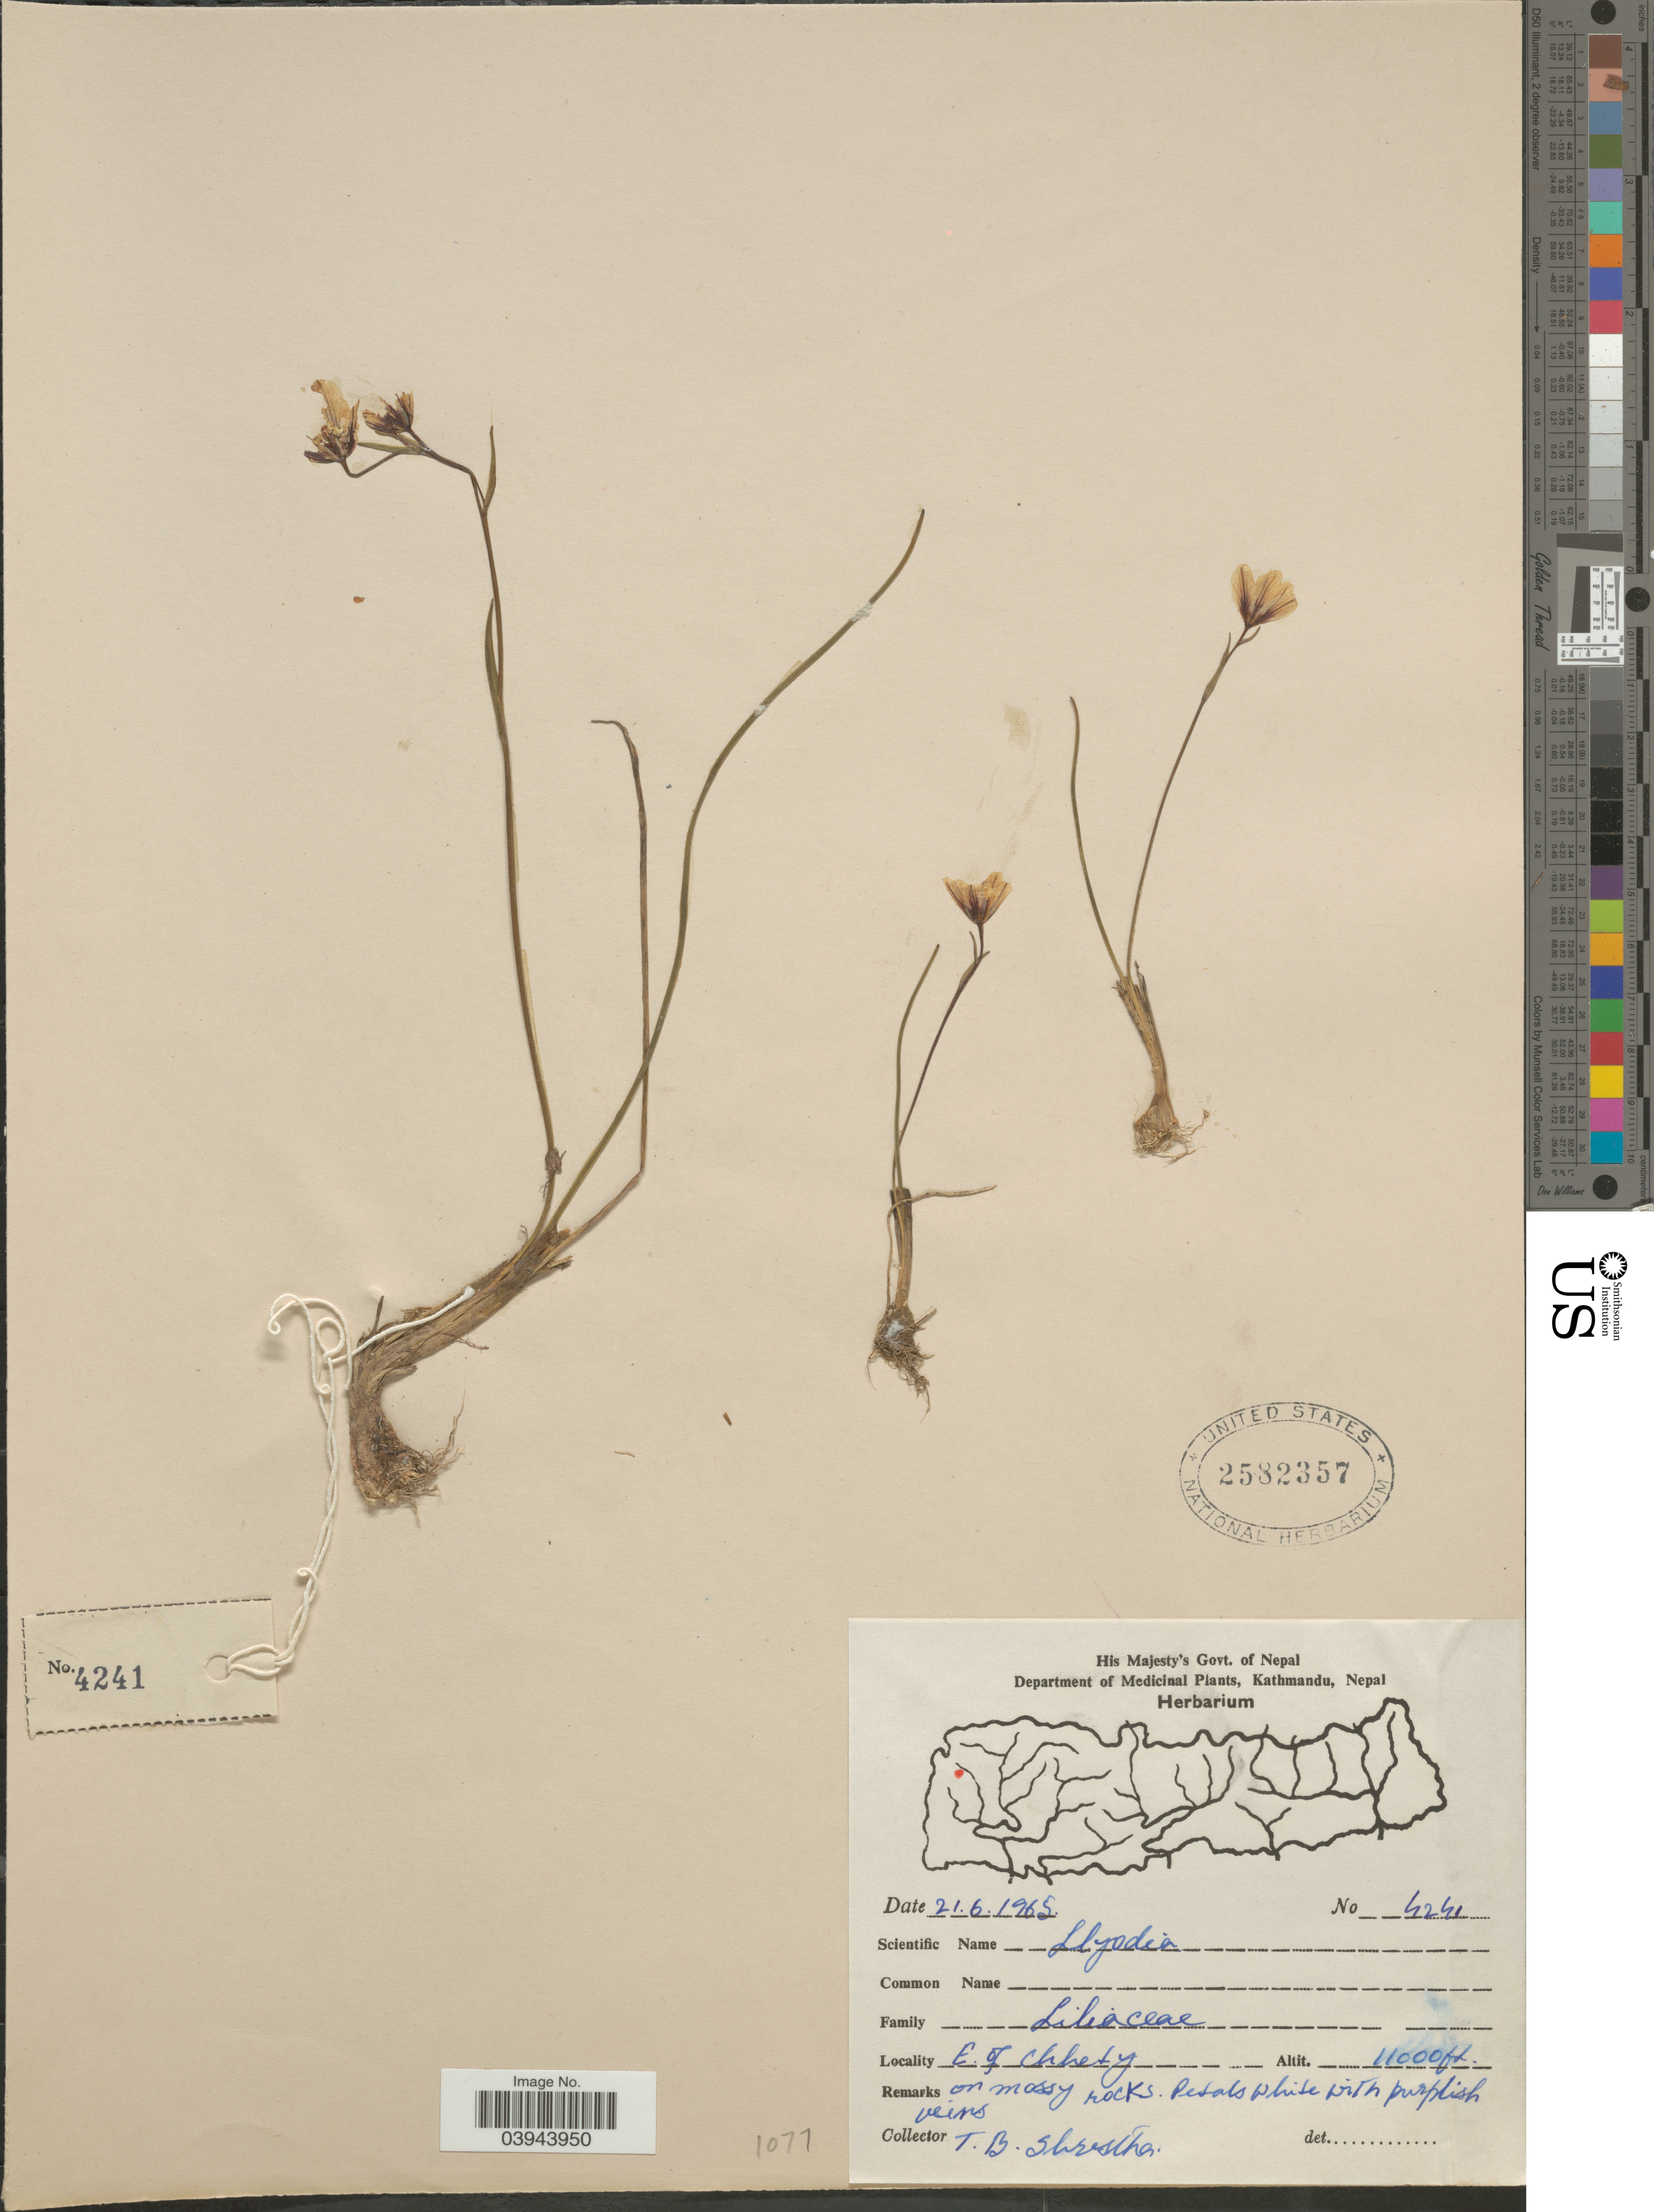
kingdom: Plantae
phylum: Tracheophyta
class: Liliopsida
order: Liliales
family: Liliaceae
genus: Lloydia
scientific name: Lloydia sp.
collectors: T. B. Shrestha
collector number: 4241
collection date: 1965-06-21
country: Nepal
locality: E. of Clikety [interpreted].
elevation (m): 3353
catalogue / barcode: US 2582357